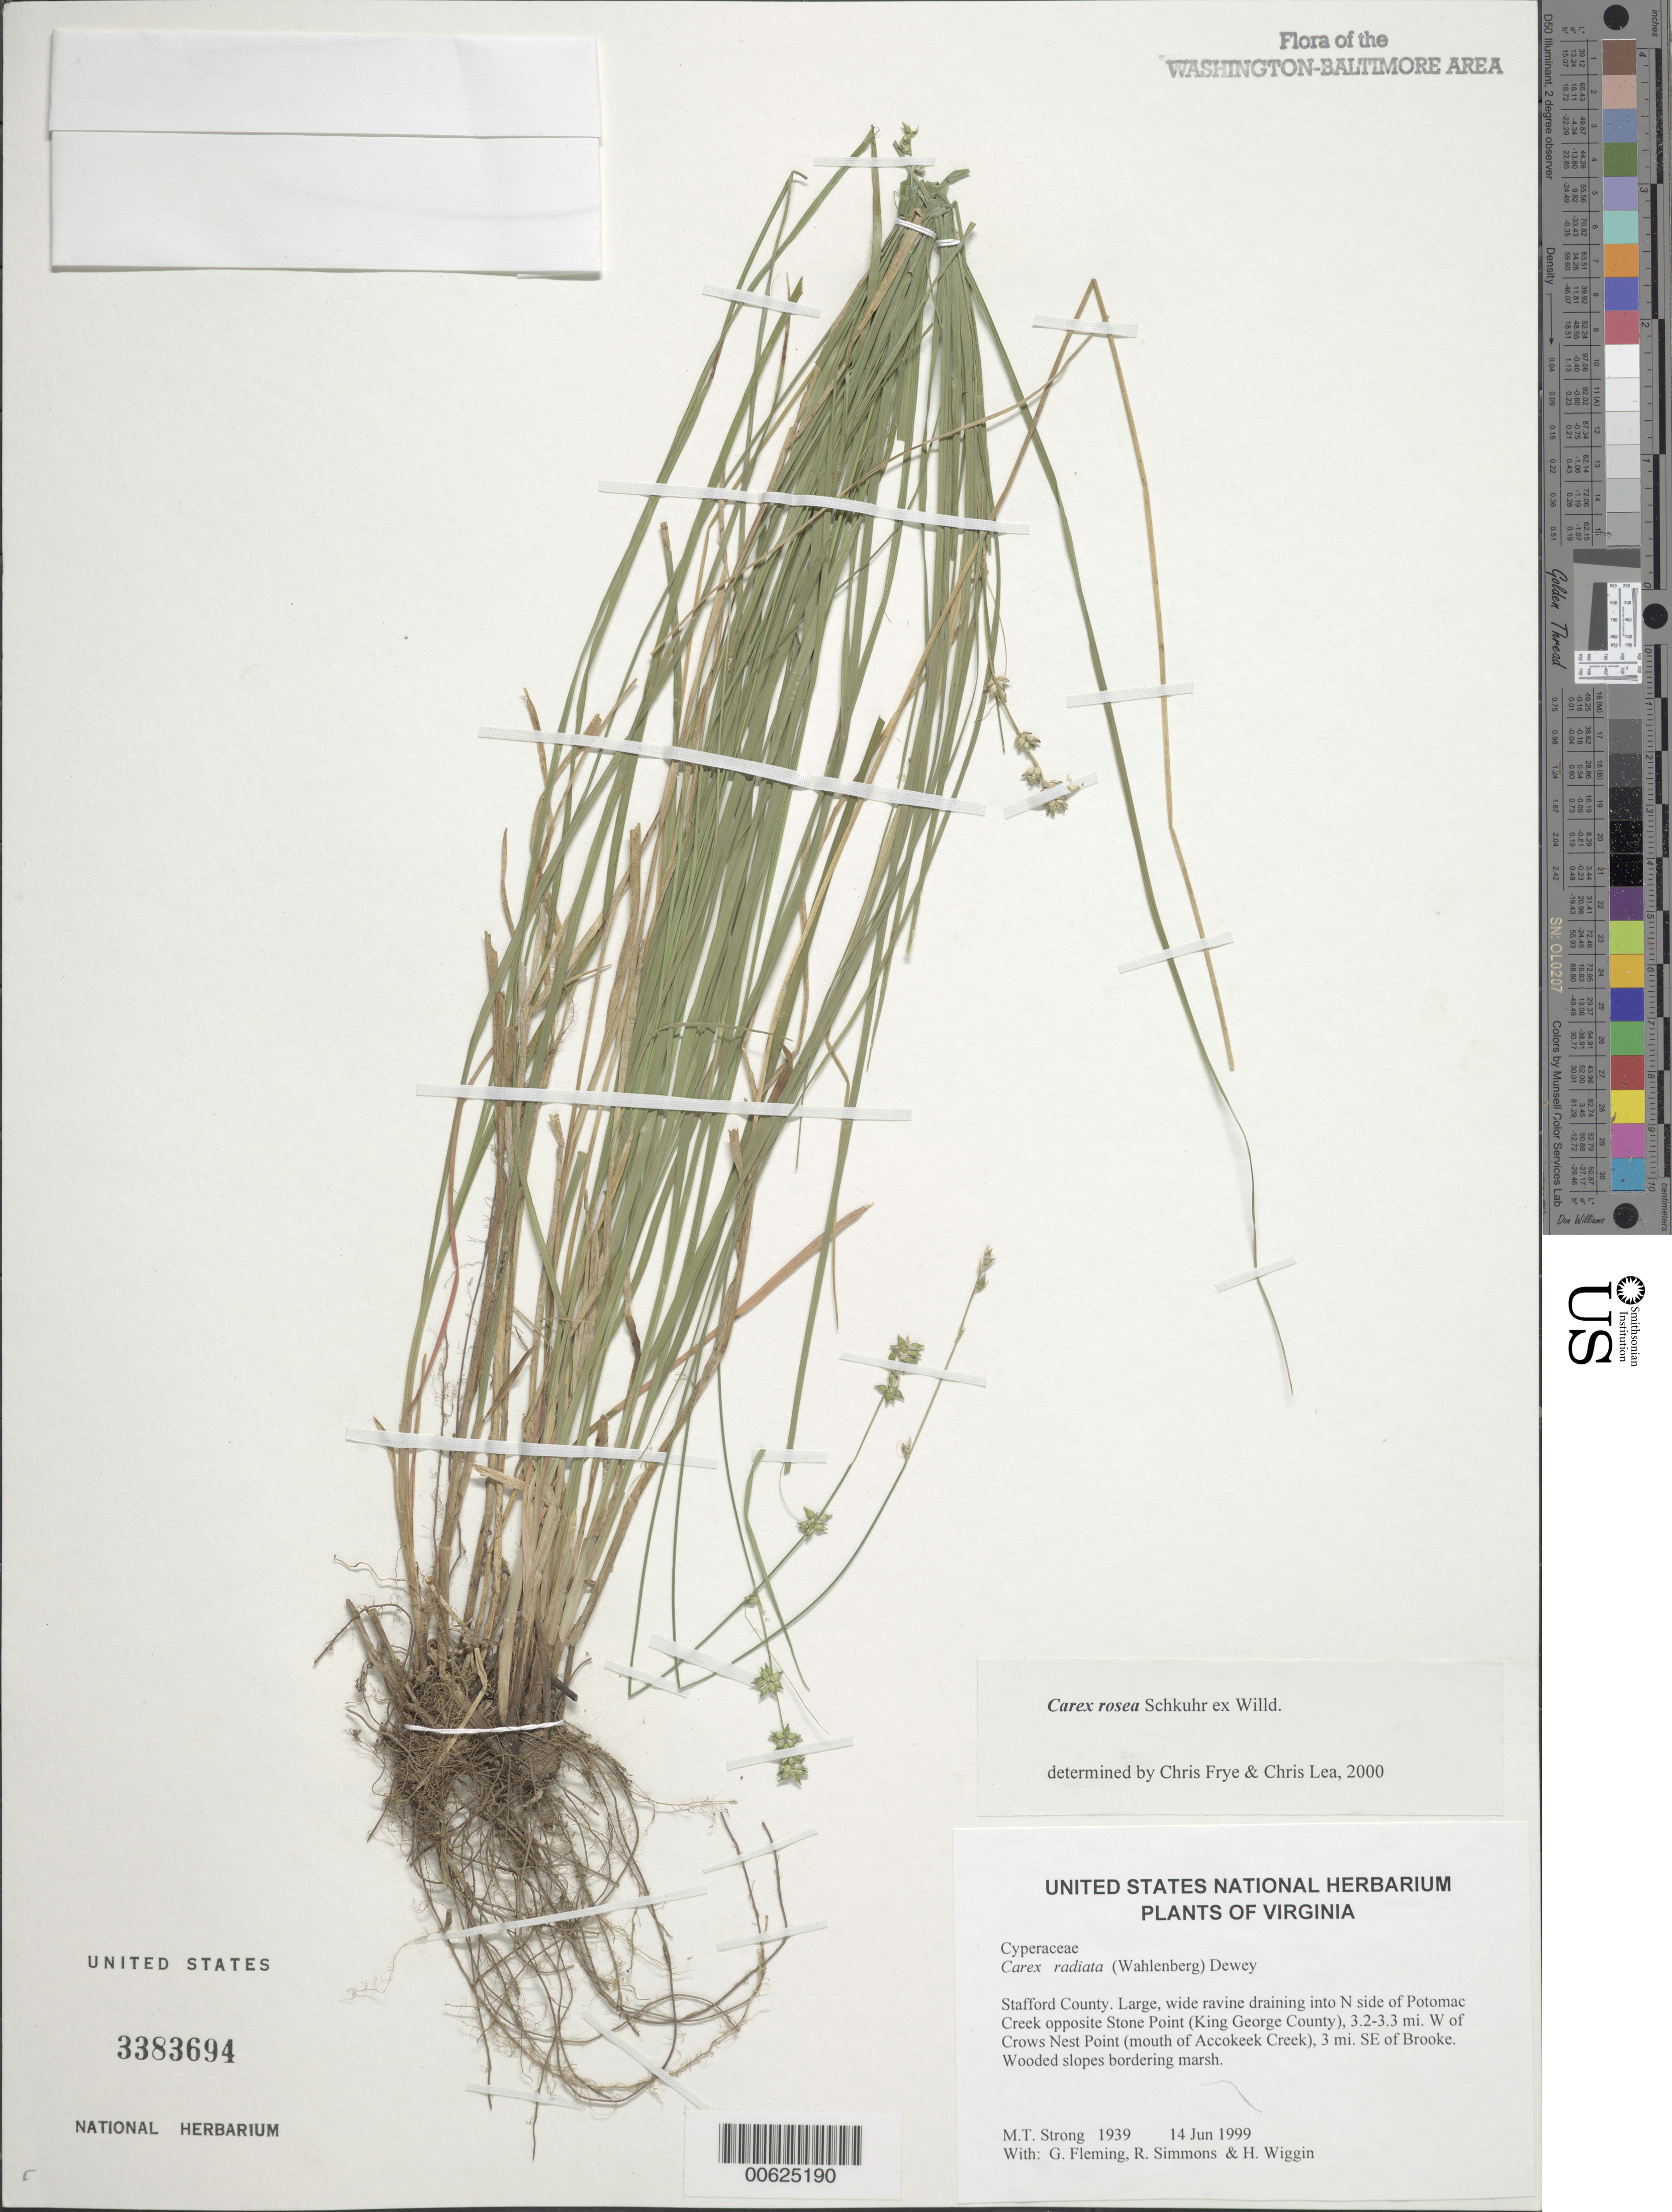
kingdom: Plantae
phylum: Tracheophyta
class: Liliopsida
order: Poales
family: Cyperaceae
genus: Carex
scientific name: Carex rosea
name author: Willd.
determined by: Frye, C.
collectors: M. T. Strong, G. Fleming, R. Simmons & H. Wiggins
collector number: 1939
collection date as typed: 14 Jun 1999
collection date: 1999-06-14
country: United States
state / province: Virginia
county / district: Stafford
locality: Large, wide ravine draining into N side of Potomac Creek opposite Stone Point (King George County), 3.2-3.3 mi. W of Crows Nest Point (mouth of Accokeek Creek), 3 mi. SE of Brooke.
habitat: Wooded slopes bordering marsh.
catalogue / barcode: US 3383694